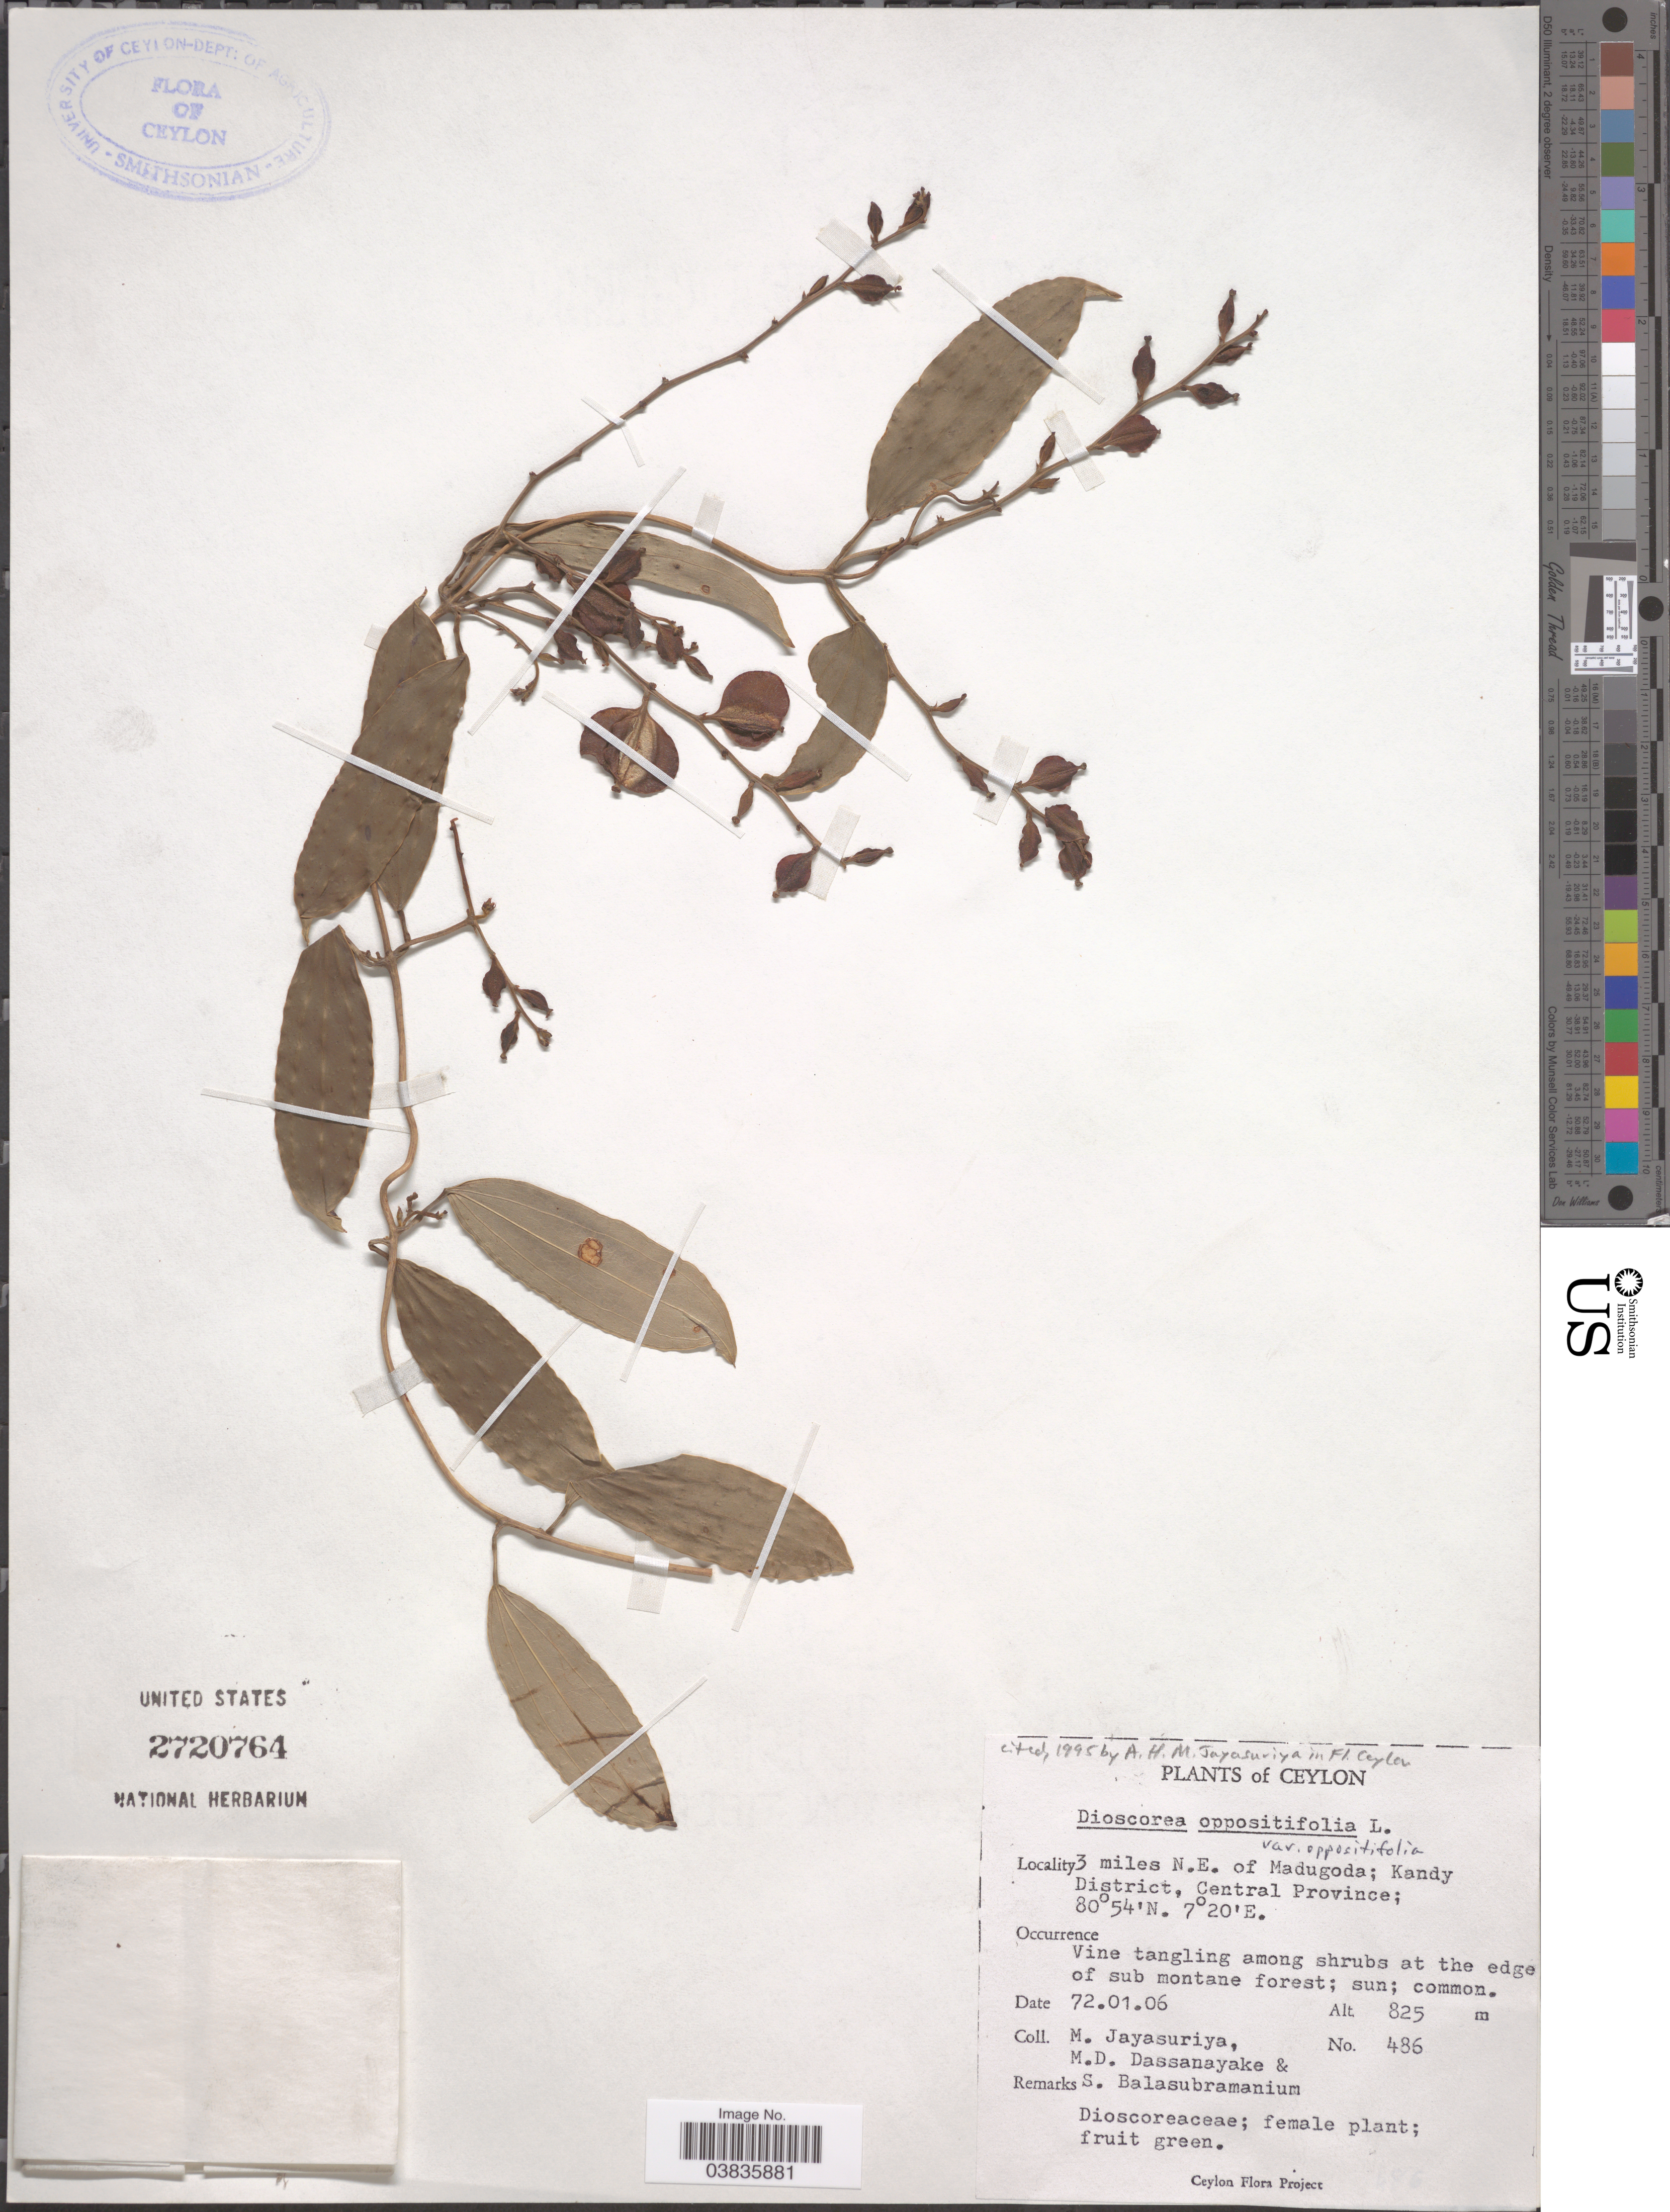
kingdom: Plantae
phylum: Tracheophyta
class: Liliopsida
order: Dioscoreales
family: Dioscoreaceae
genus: Dioscorea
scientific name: Dioscorea oppositifolia var. oppositifolia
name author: L.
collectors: M. Jayasuriya, M. D. Dassanayake & S. Balasubramanium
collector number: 486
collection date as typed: Transcribed d/m/y: 6/1/72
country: Sri Lanka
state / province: Central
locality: Ceylon. 3 miles N.E. of Madugoda; Kandy District, Central Province.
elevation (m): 825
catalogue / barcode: US 2720764